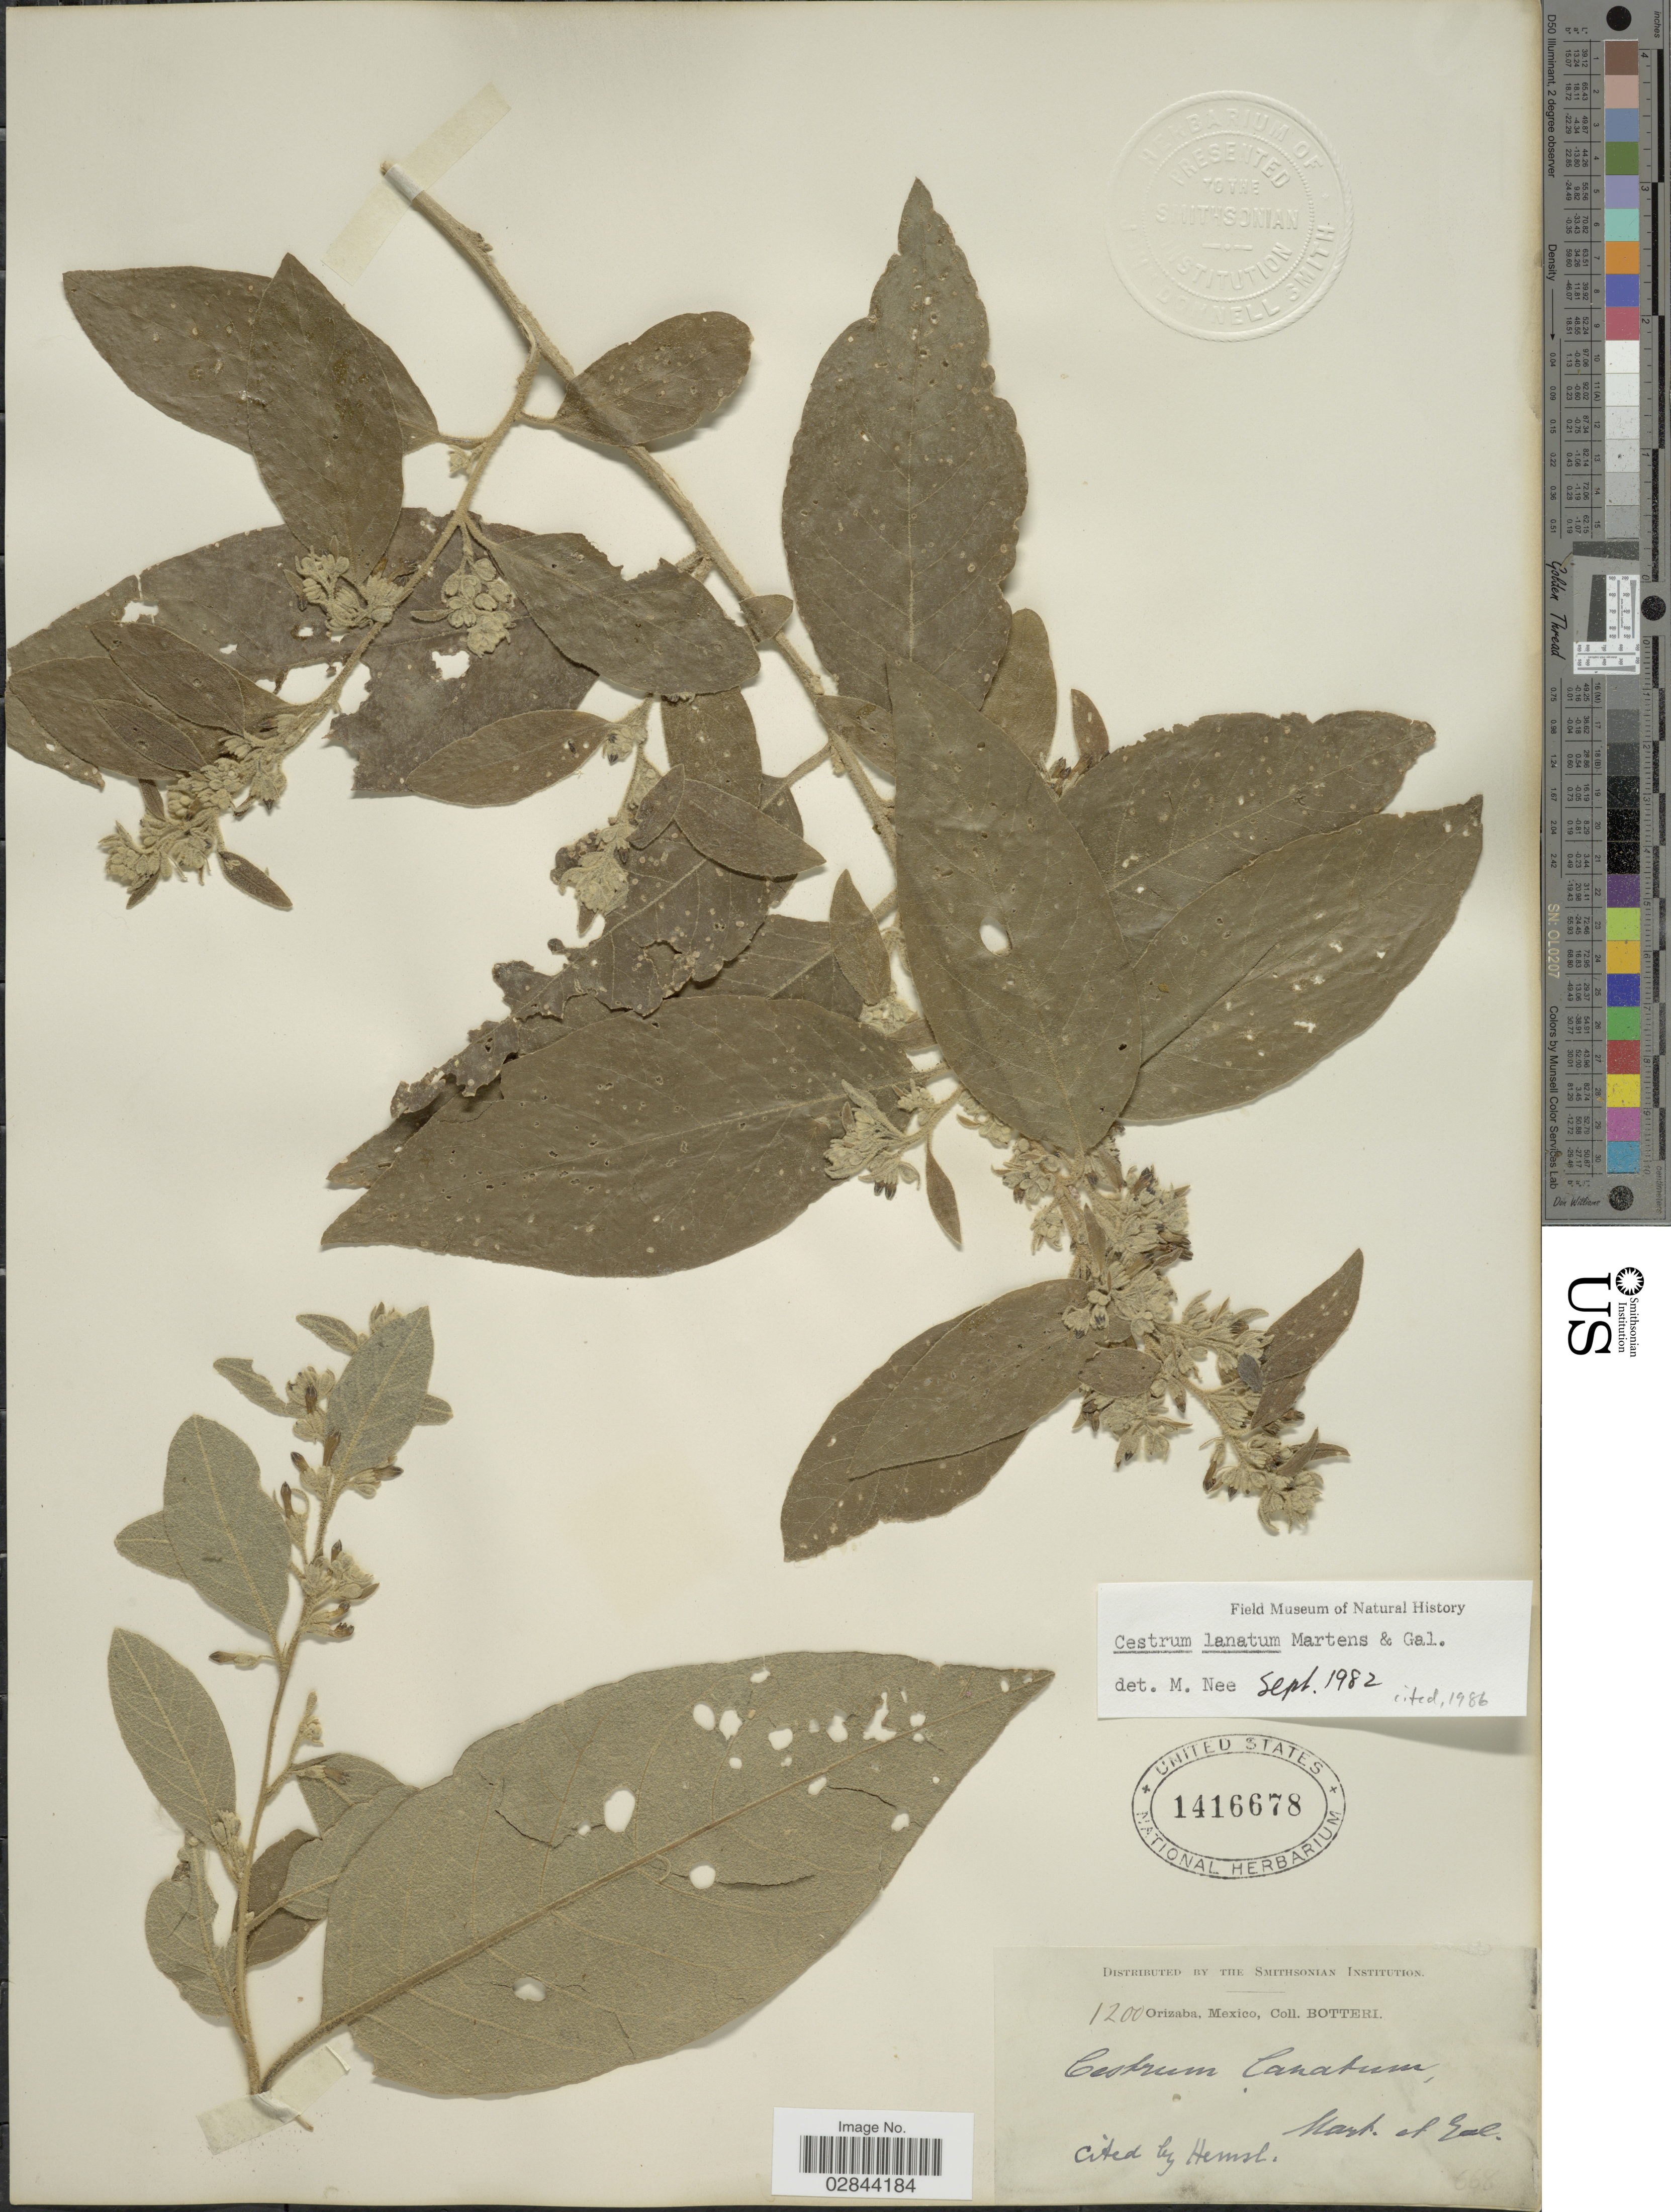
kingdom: Plantae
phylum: Tracheophyta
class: Magnoliopsida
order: Solanales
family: Solanaceae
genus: Cestrum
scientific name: Cestrum lanatum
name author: M. Martens & Galeotti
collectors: -. Botteri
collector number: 1200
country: Mexico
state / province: Veracruz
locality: Orizaba.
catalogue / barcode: US 1416678